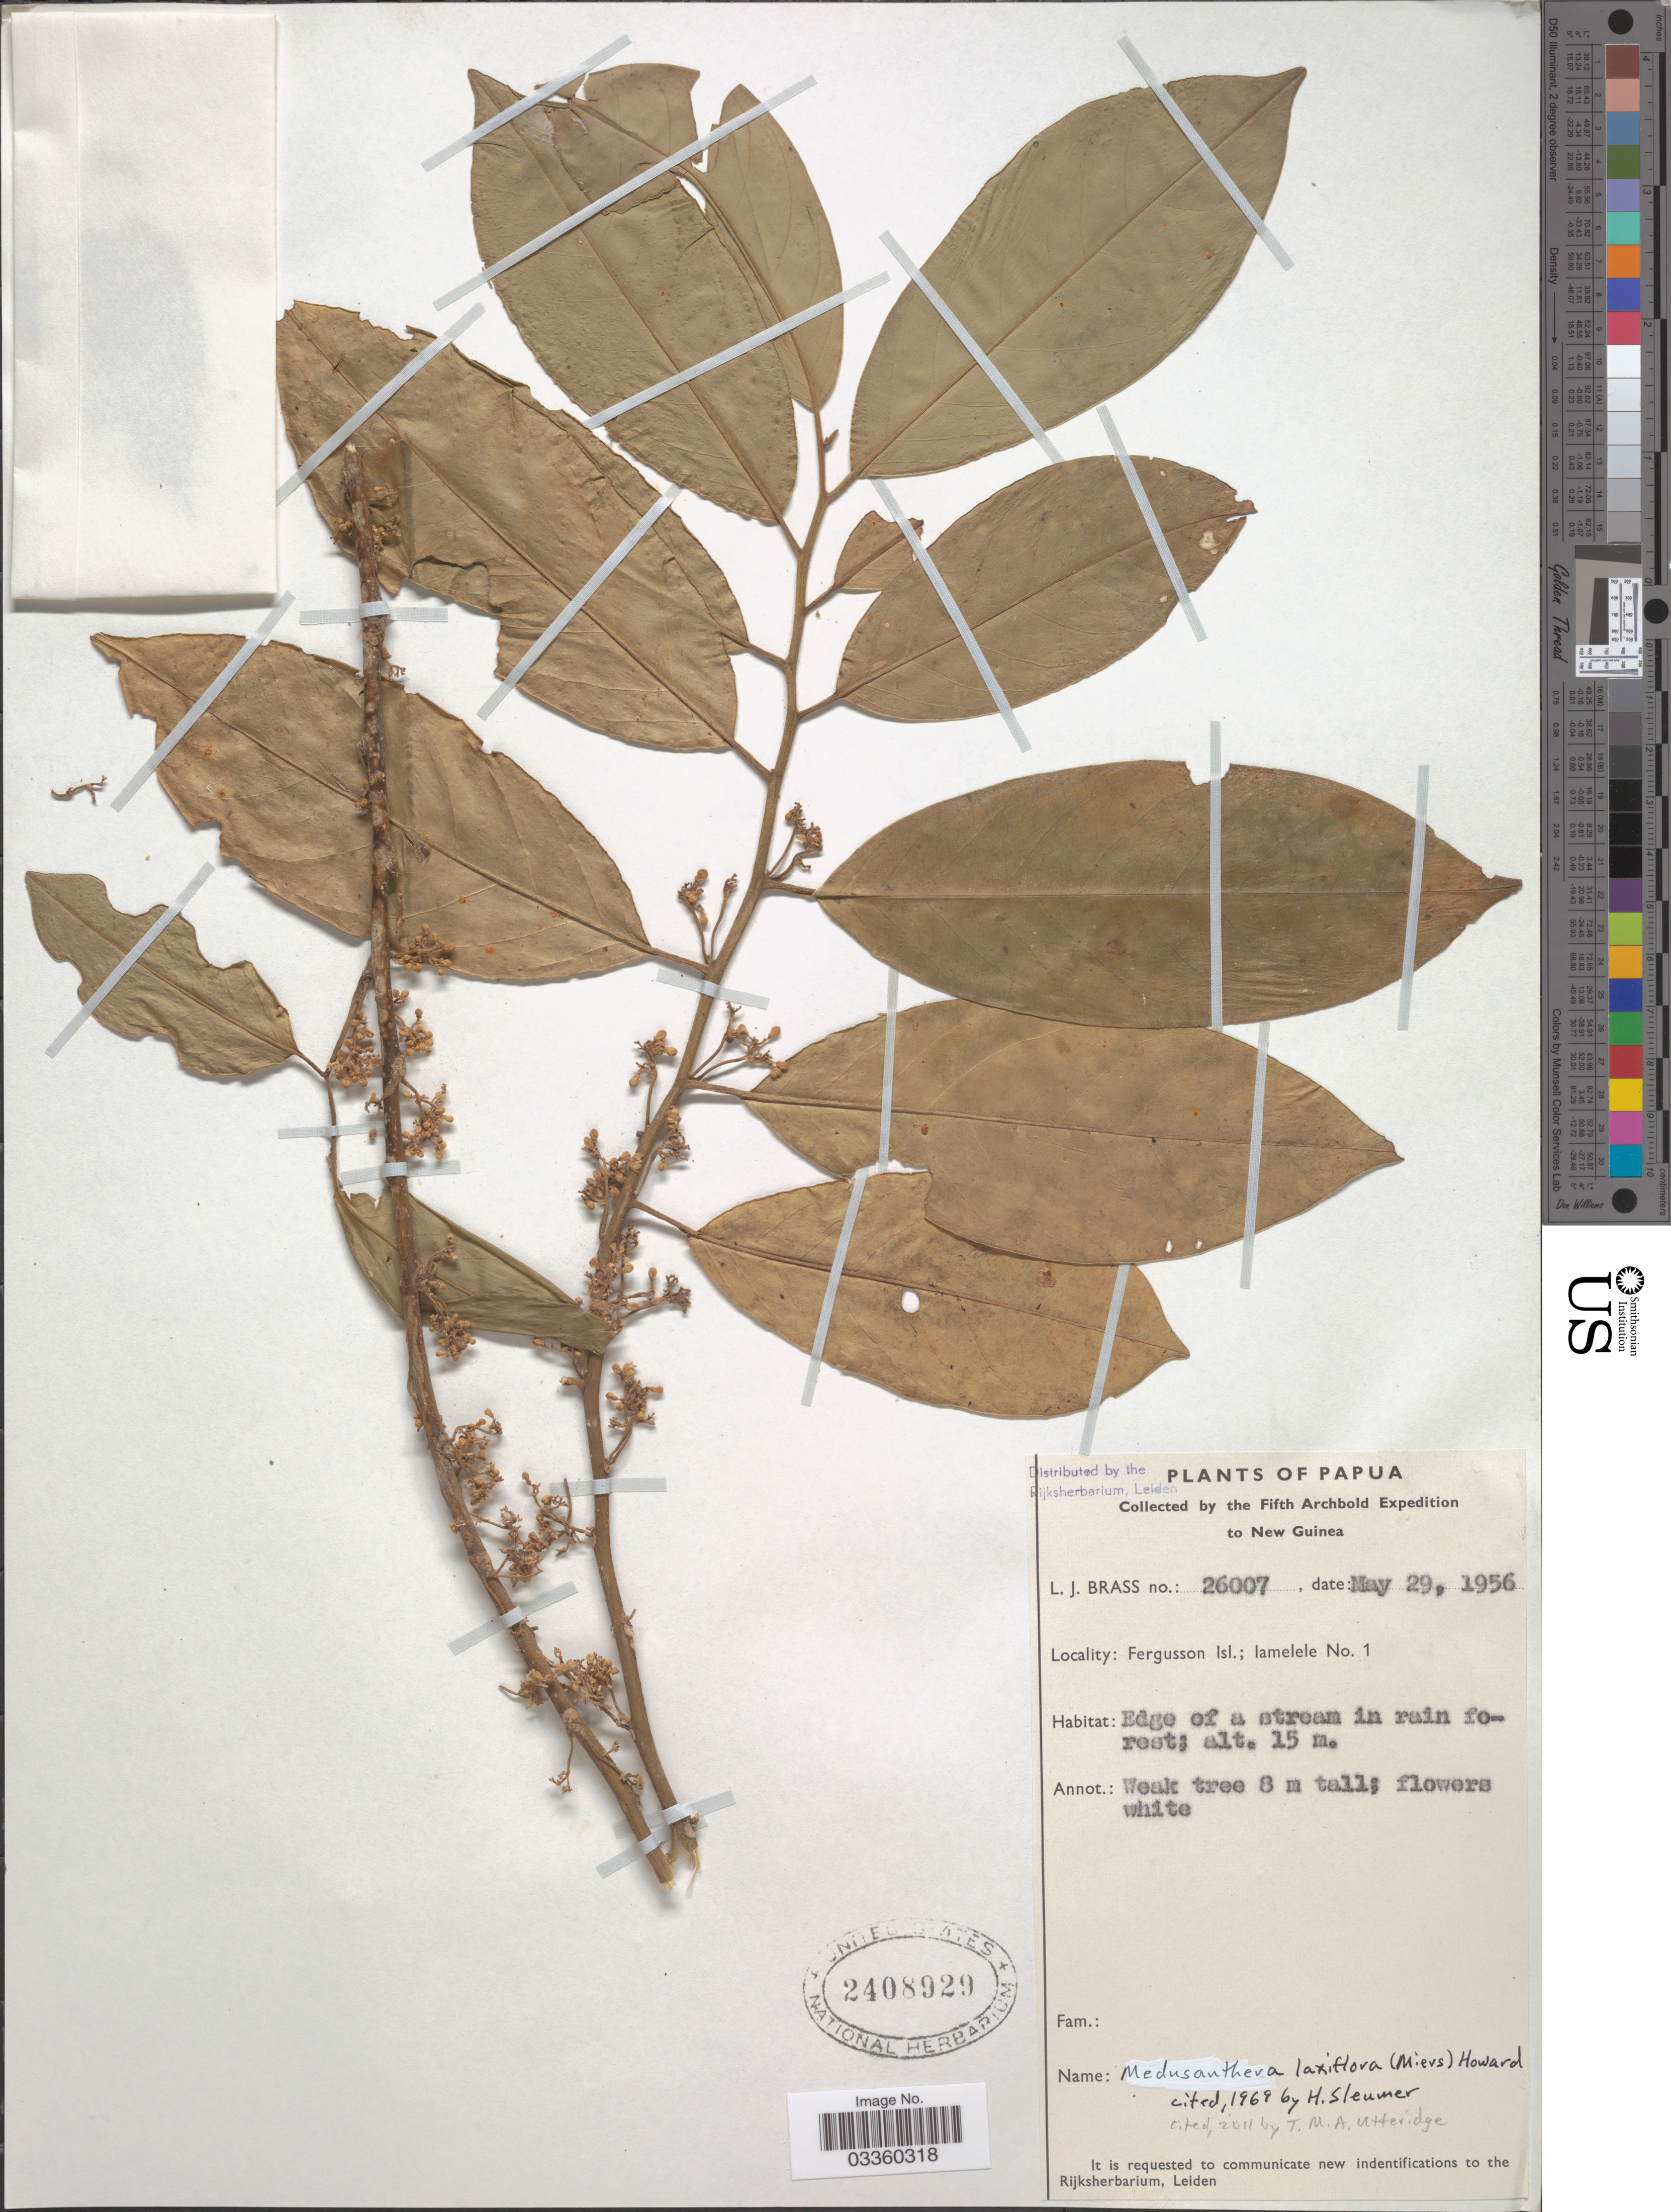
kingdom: Plantae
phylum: Tracheophyta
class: Magnoliopsida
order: Cardiopteridales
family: Stemonuraceae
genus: Medusanthera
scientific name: Medusanthera laxiflora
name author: (Miers) R.A. Howard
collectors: L. J. Brass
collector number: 26007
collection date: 1956-05-29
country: Papua New Guinea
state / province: Milne Bay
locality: Papua. New Guinea. Fergusson Isl.; Iamelele No. 1.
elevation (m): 15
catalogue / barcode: US 2408929